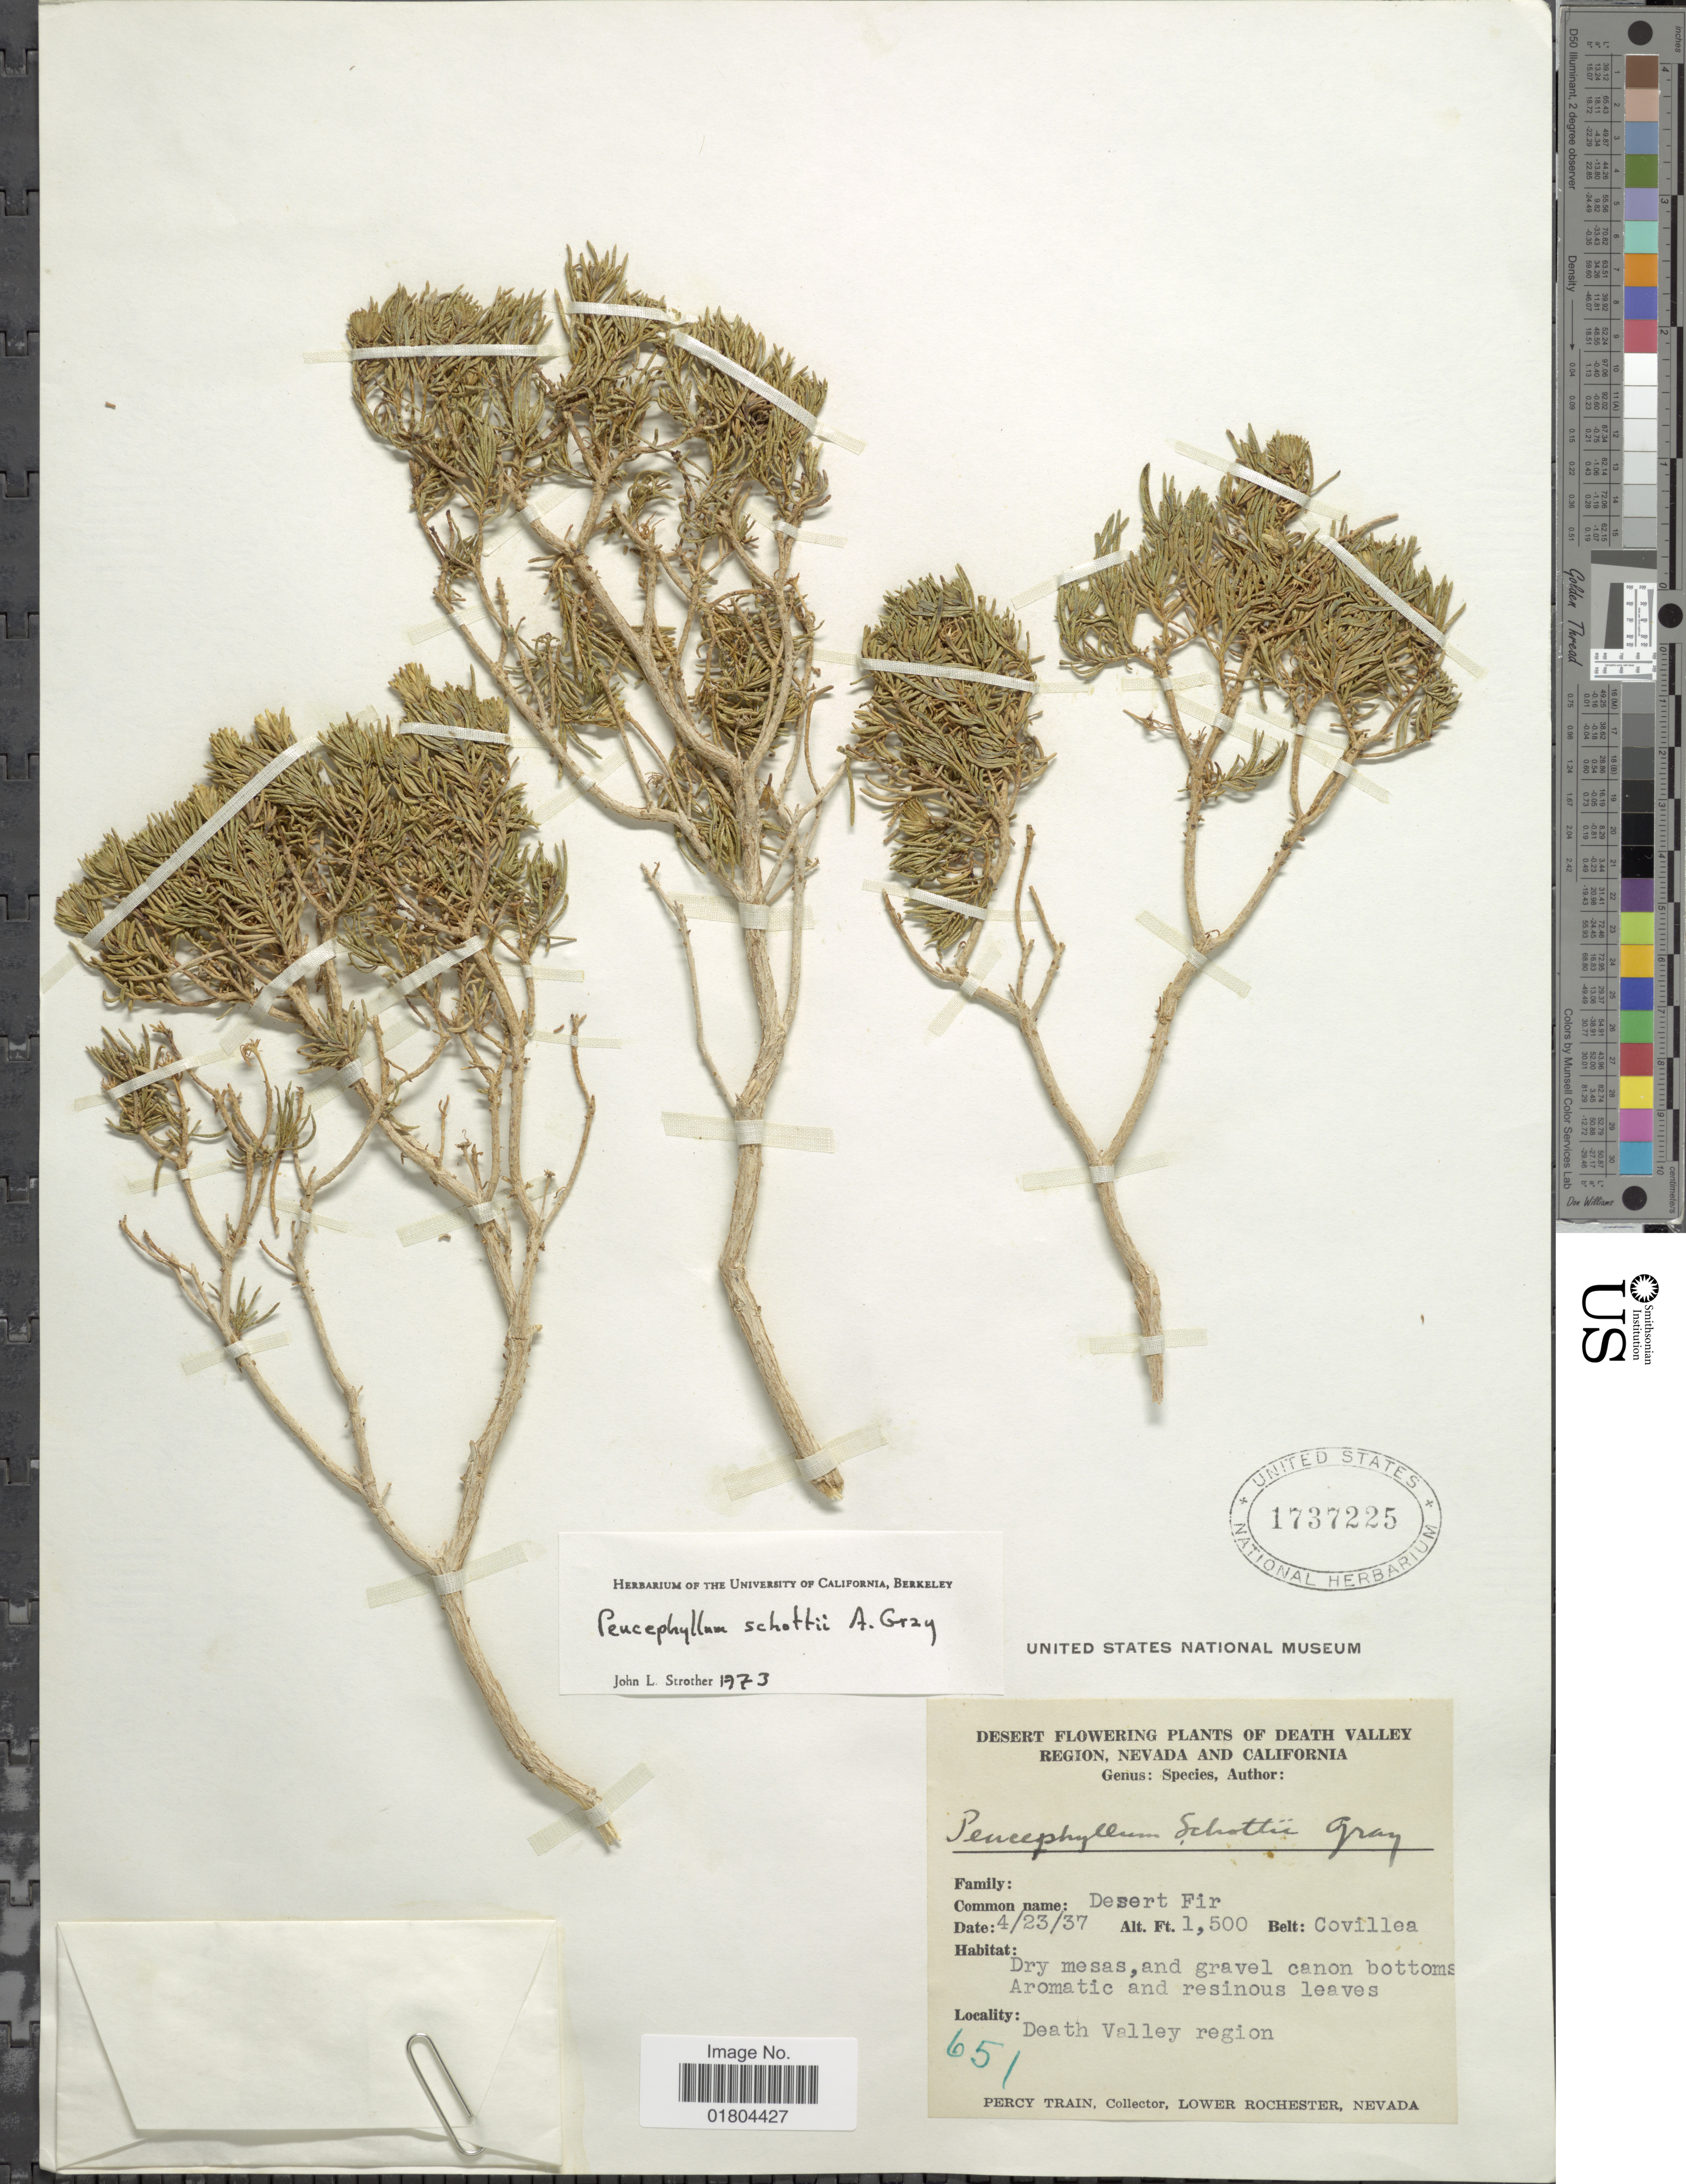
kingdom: Plantae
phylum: Tracheophyta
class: Magnoliopsida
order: Asterales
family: Asteraceae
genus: Peucephyllum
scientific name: Peucephyllum schottii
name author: A. Gray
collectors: P. Train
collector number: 651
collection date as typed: Transcribed d/m/y: 23/4/37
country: United States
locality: Desert, Death Valley Region, Nevada and California, Dry mesas, and gravel canon bottoms Aromatic and resinous leaves, Death Valley region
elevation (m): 457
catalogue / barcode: US 1737225